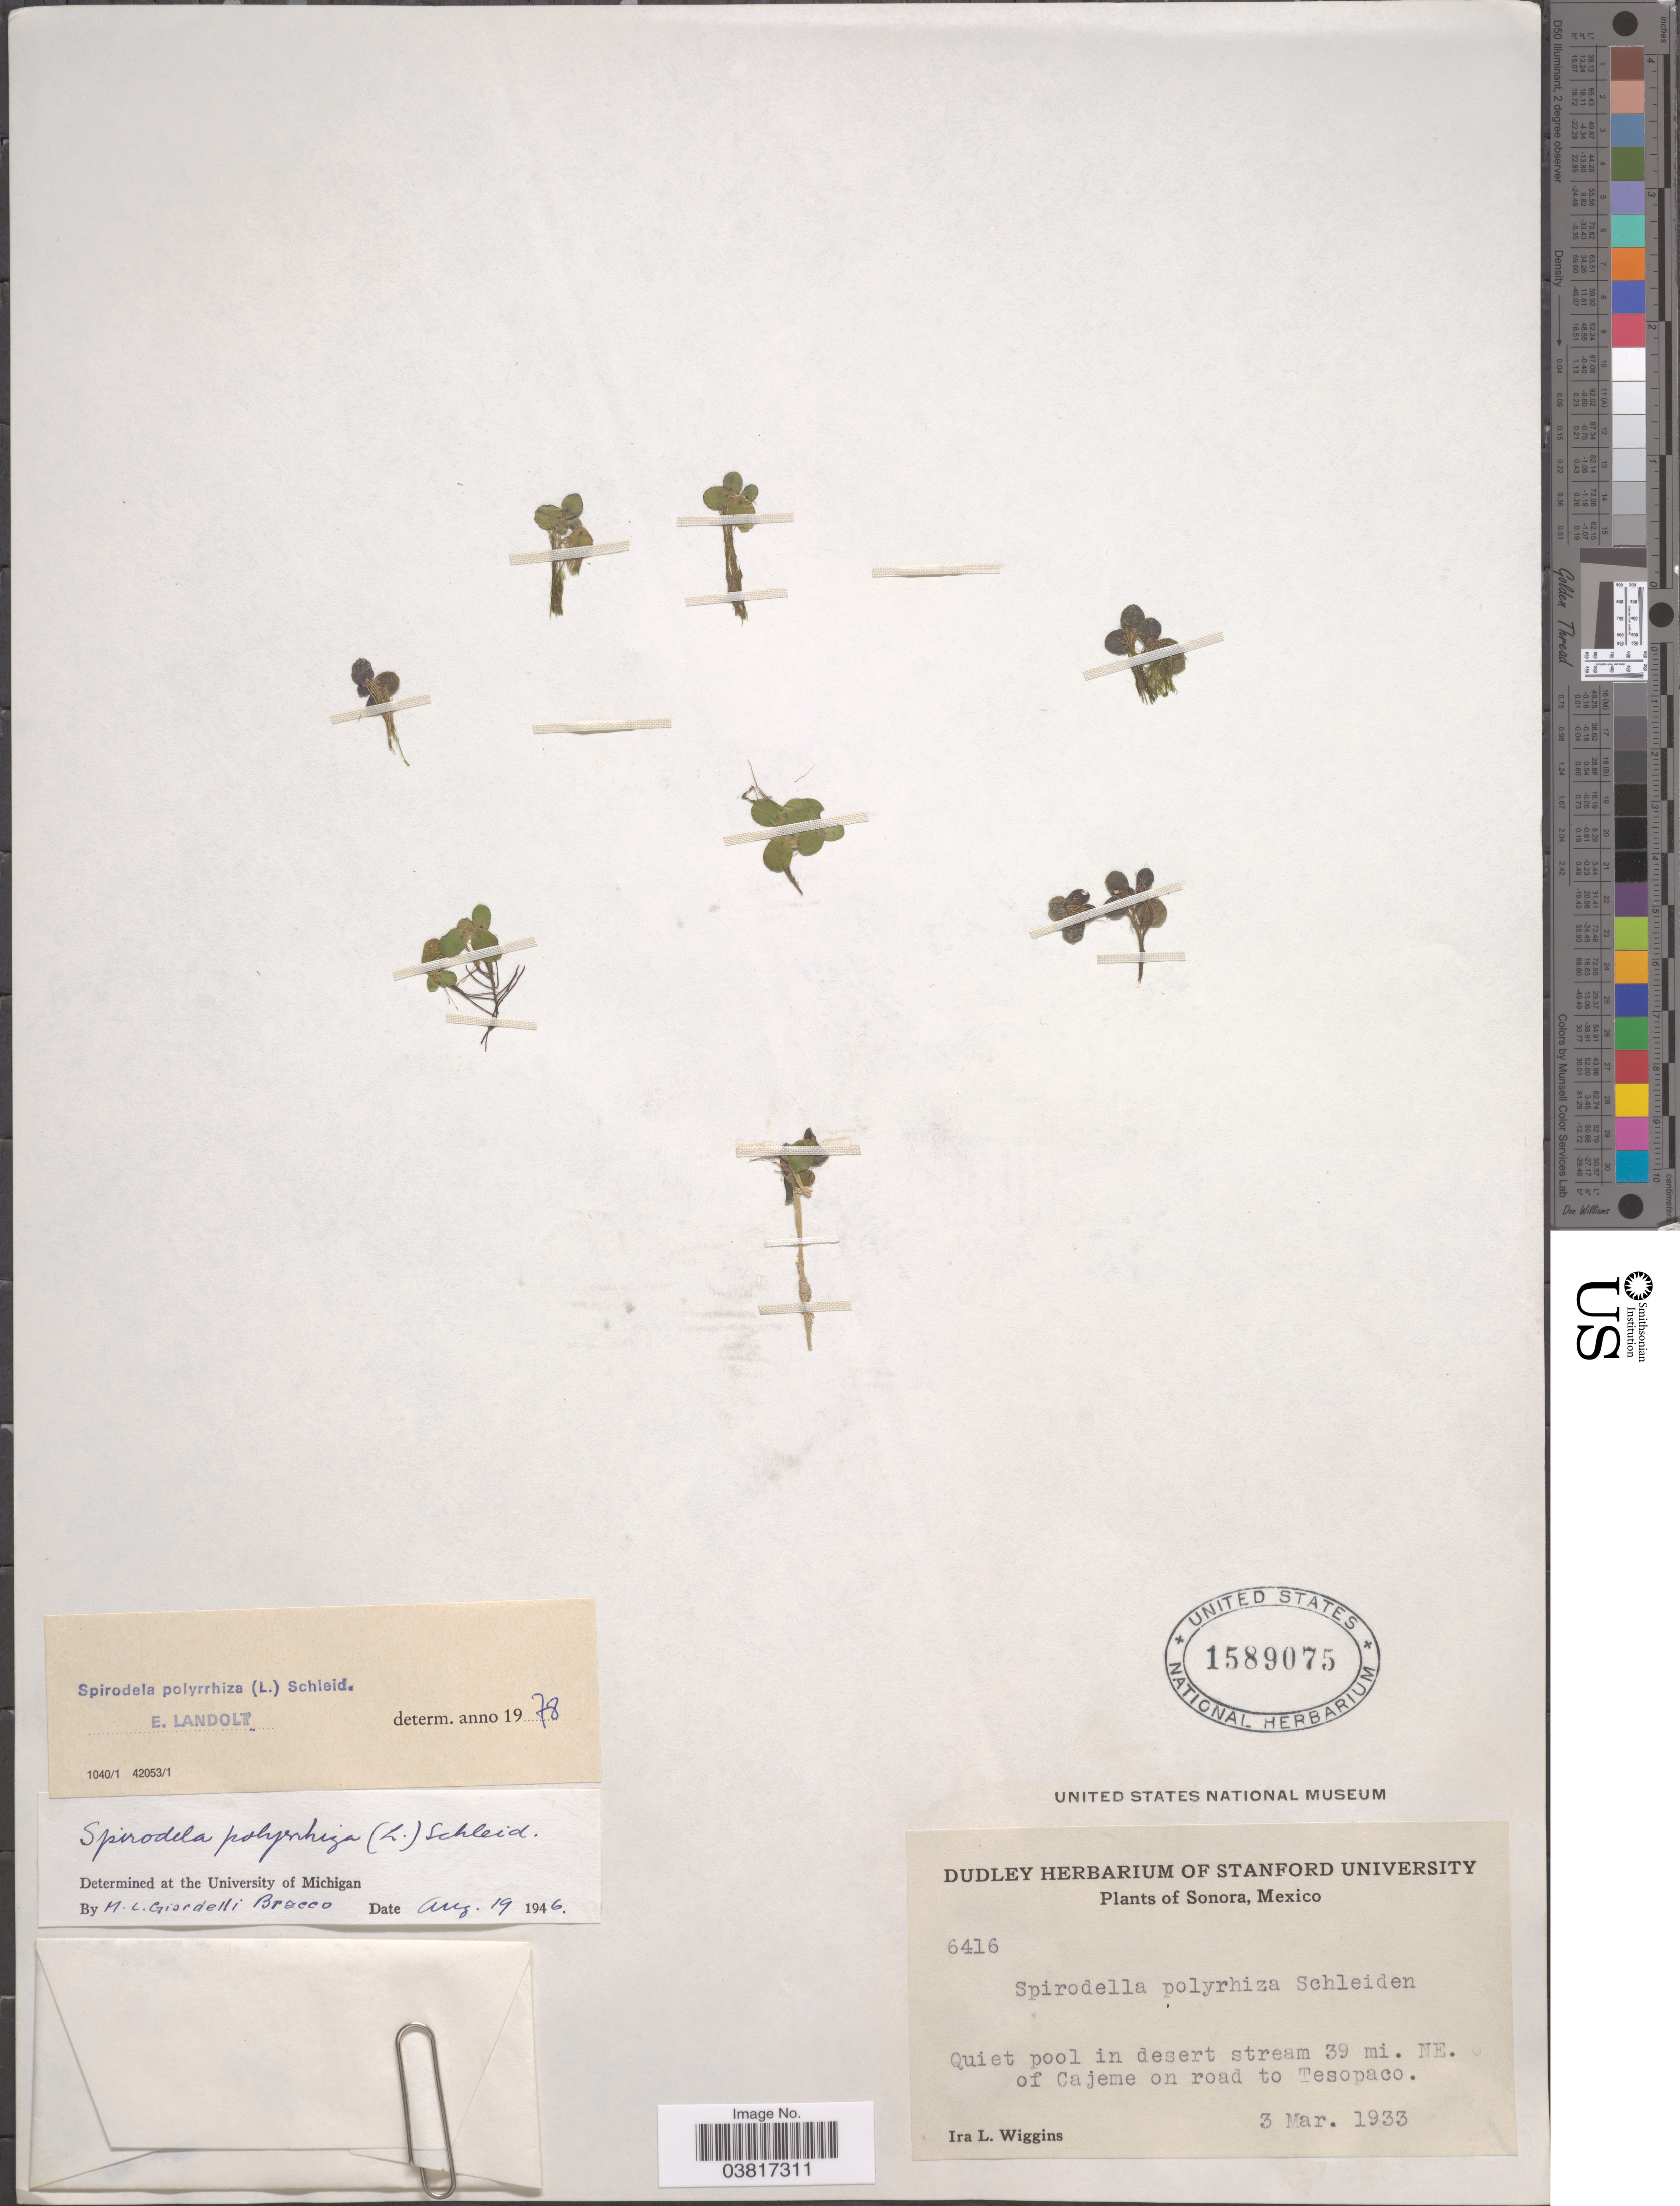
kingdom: Plantae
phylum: Tracheophyta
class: Liliopsida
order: Alismatales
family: Araceae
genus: Spirodela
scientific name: Spirodela polyrrhiza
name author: (L.) Schleid.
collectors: I. L. Wiggins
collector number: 6416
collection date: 1933-03-03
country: Mexico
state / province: Sonora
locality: Quiet pool in desert stream 39 mi. NE. of Cajeme on road to Tesopaco.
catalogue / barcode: US 1589075